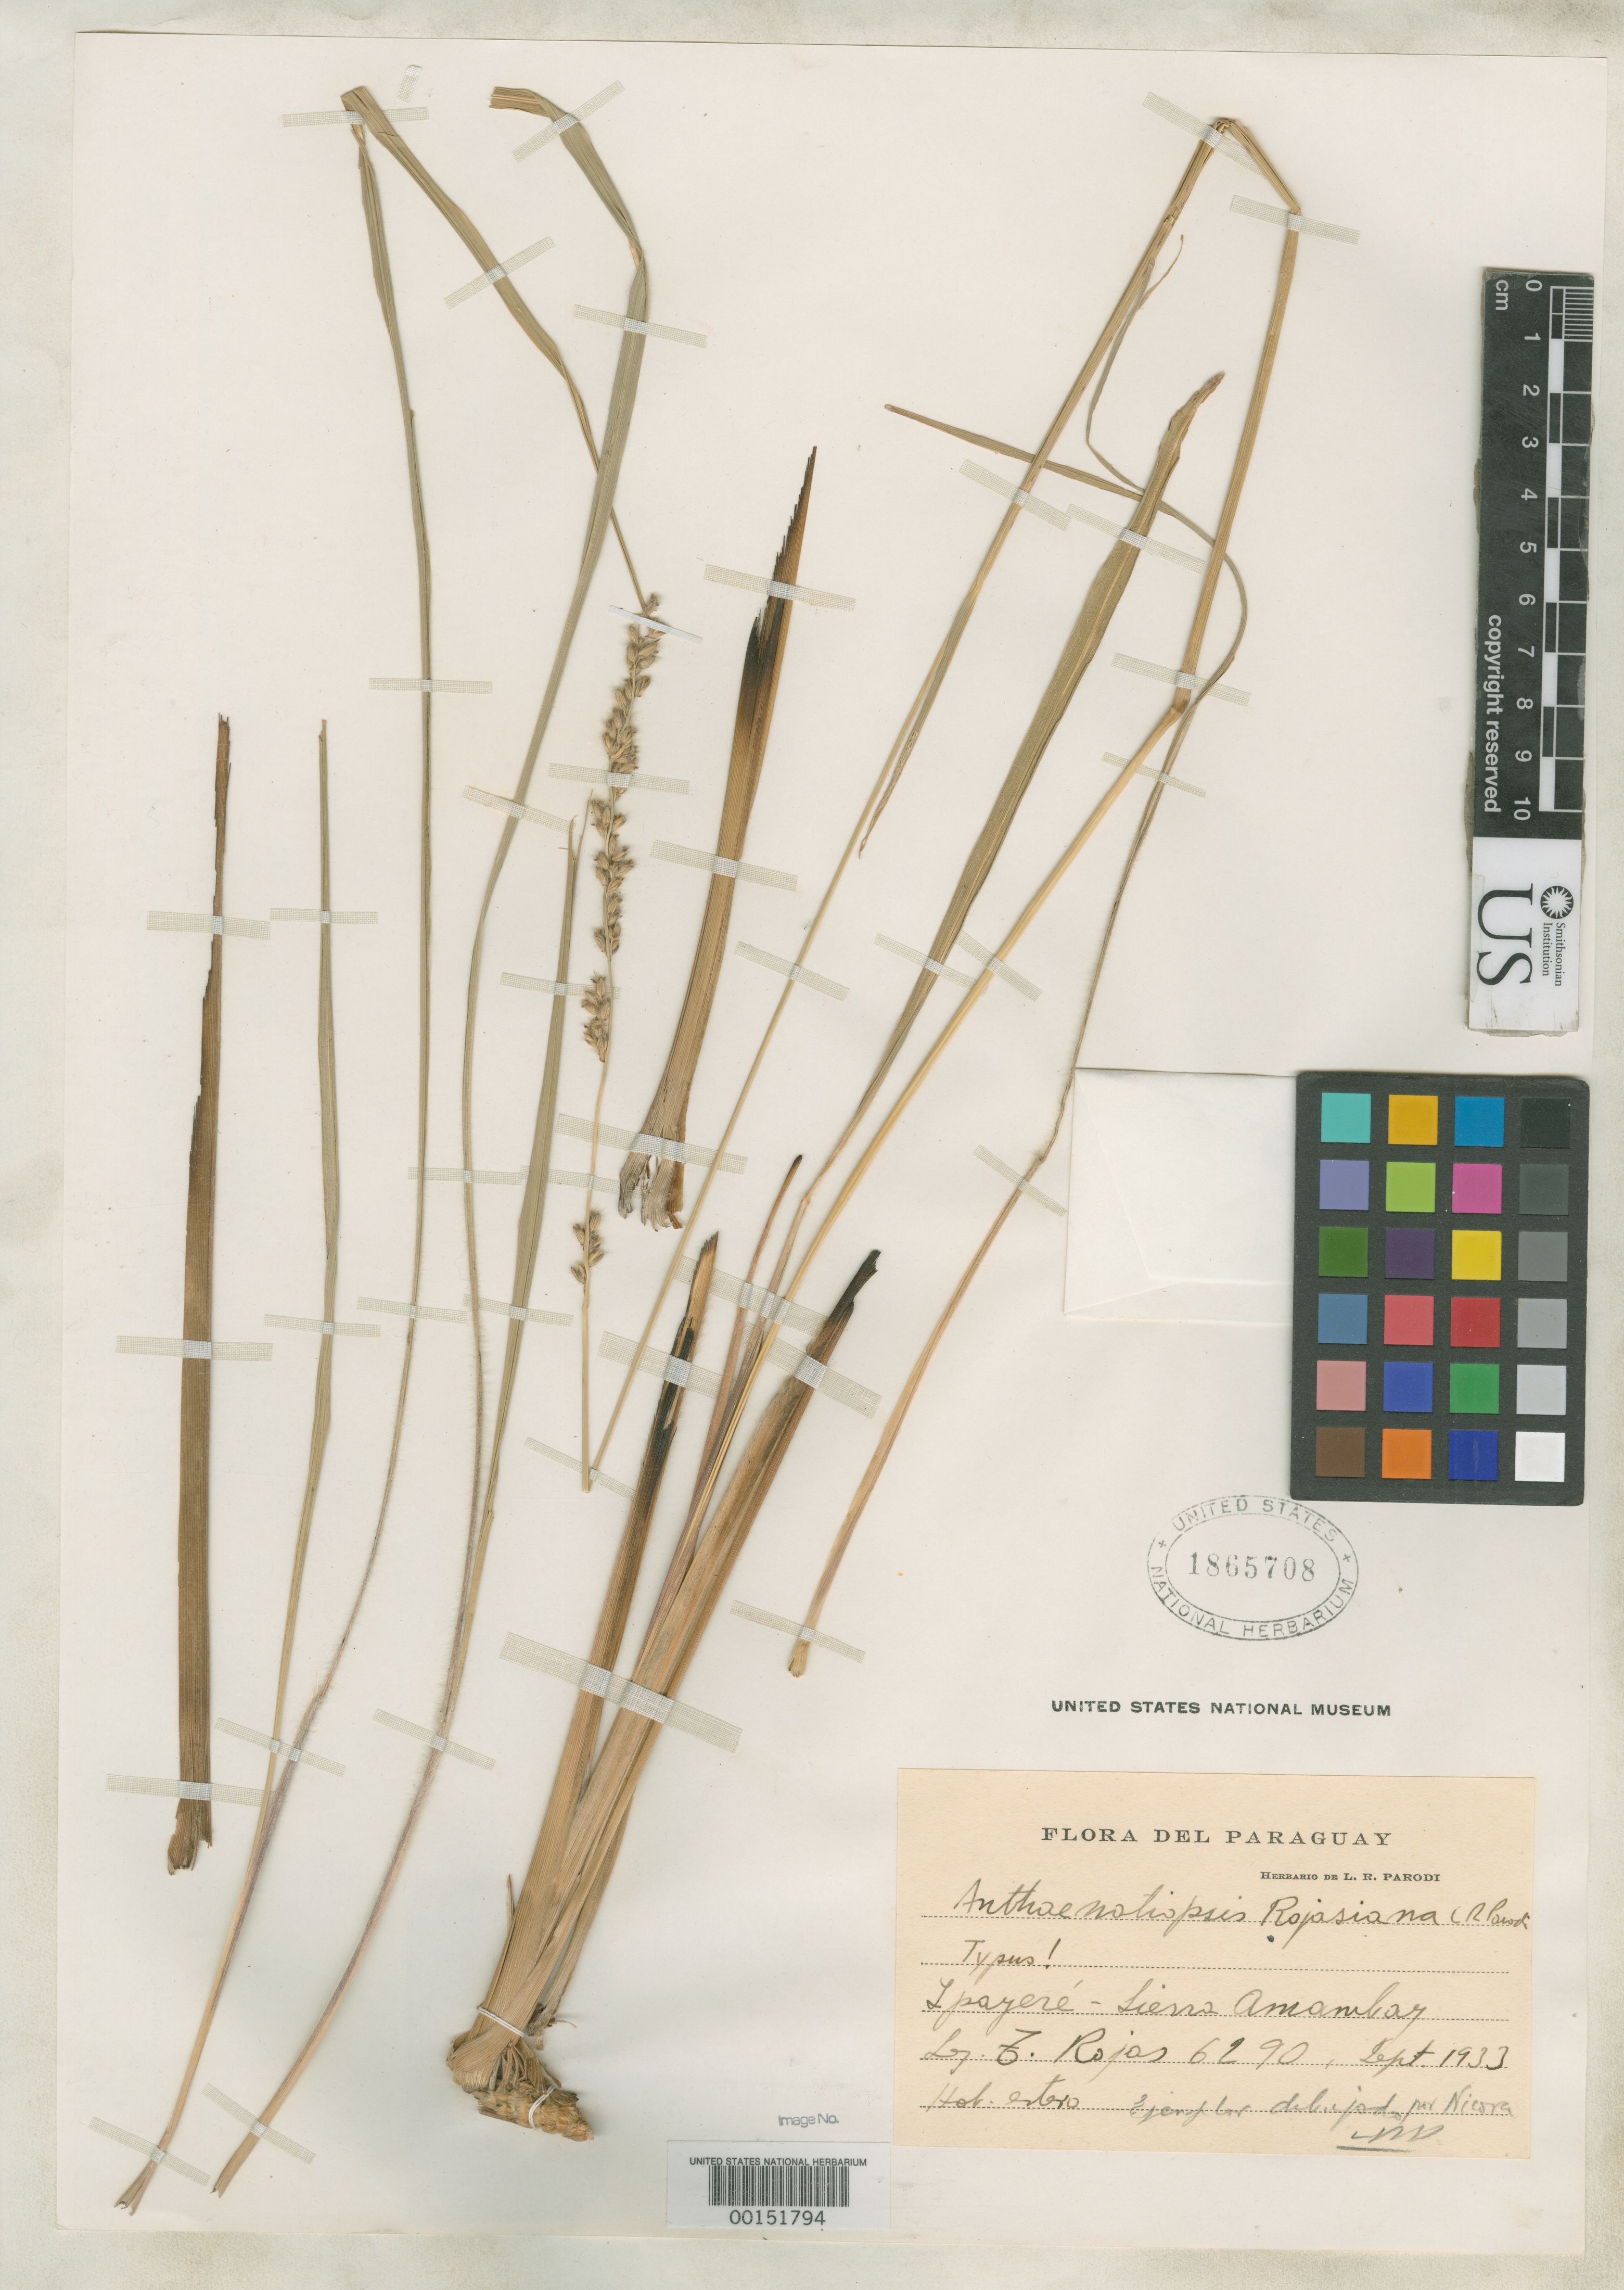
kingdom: Plantae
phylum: Tracheophyta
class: Liliopsida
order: Poales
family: Poaceae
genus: Anthaenantiopsis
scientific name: Anthaenantiopsis rojasiana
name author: Parodi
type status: Isotype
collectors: T. Rojas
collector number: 6290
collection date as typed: Sep 1933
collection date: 1933-09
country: Paraguay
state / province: Amambay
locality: Sierra de Amambay, Estero Ypayere.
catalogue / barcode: US 1865708